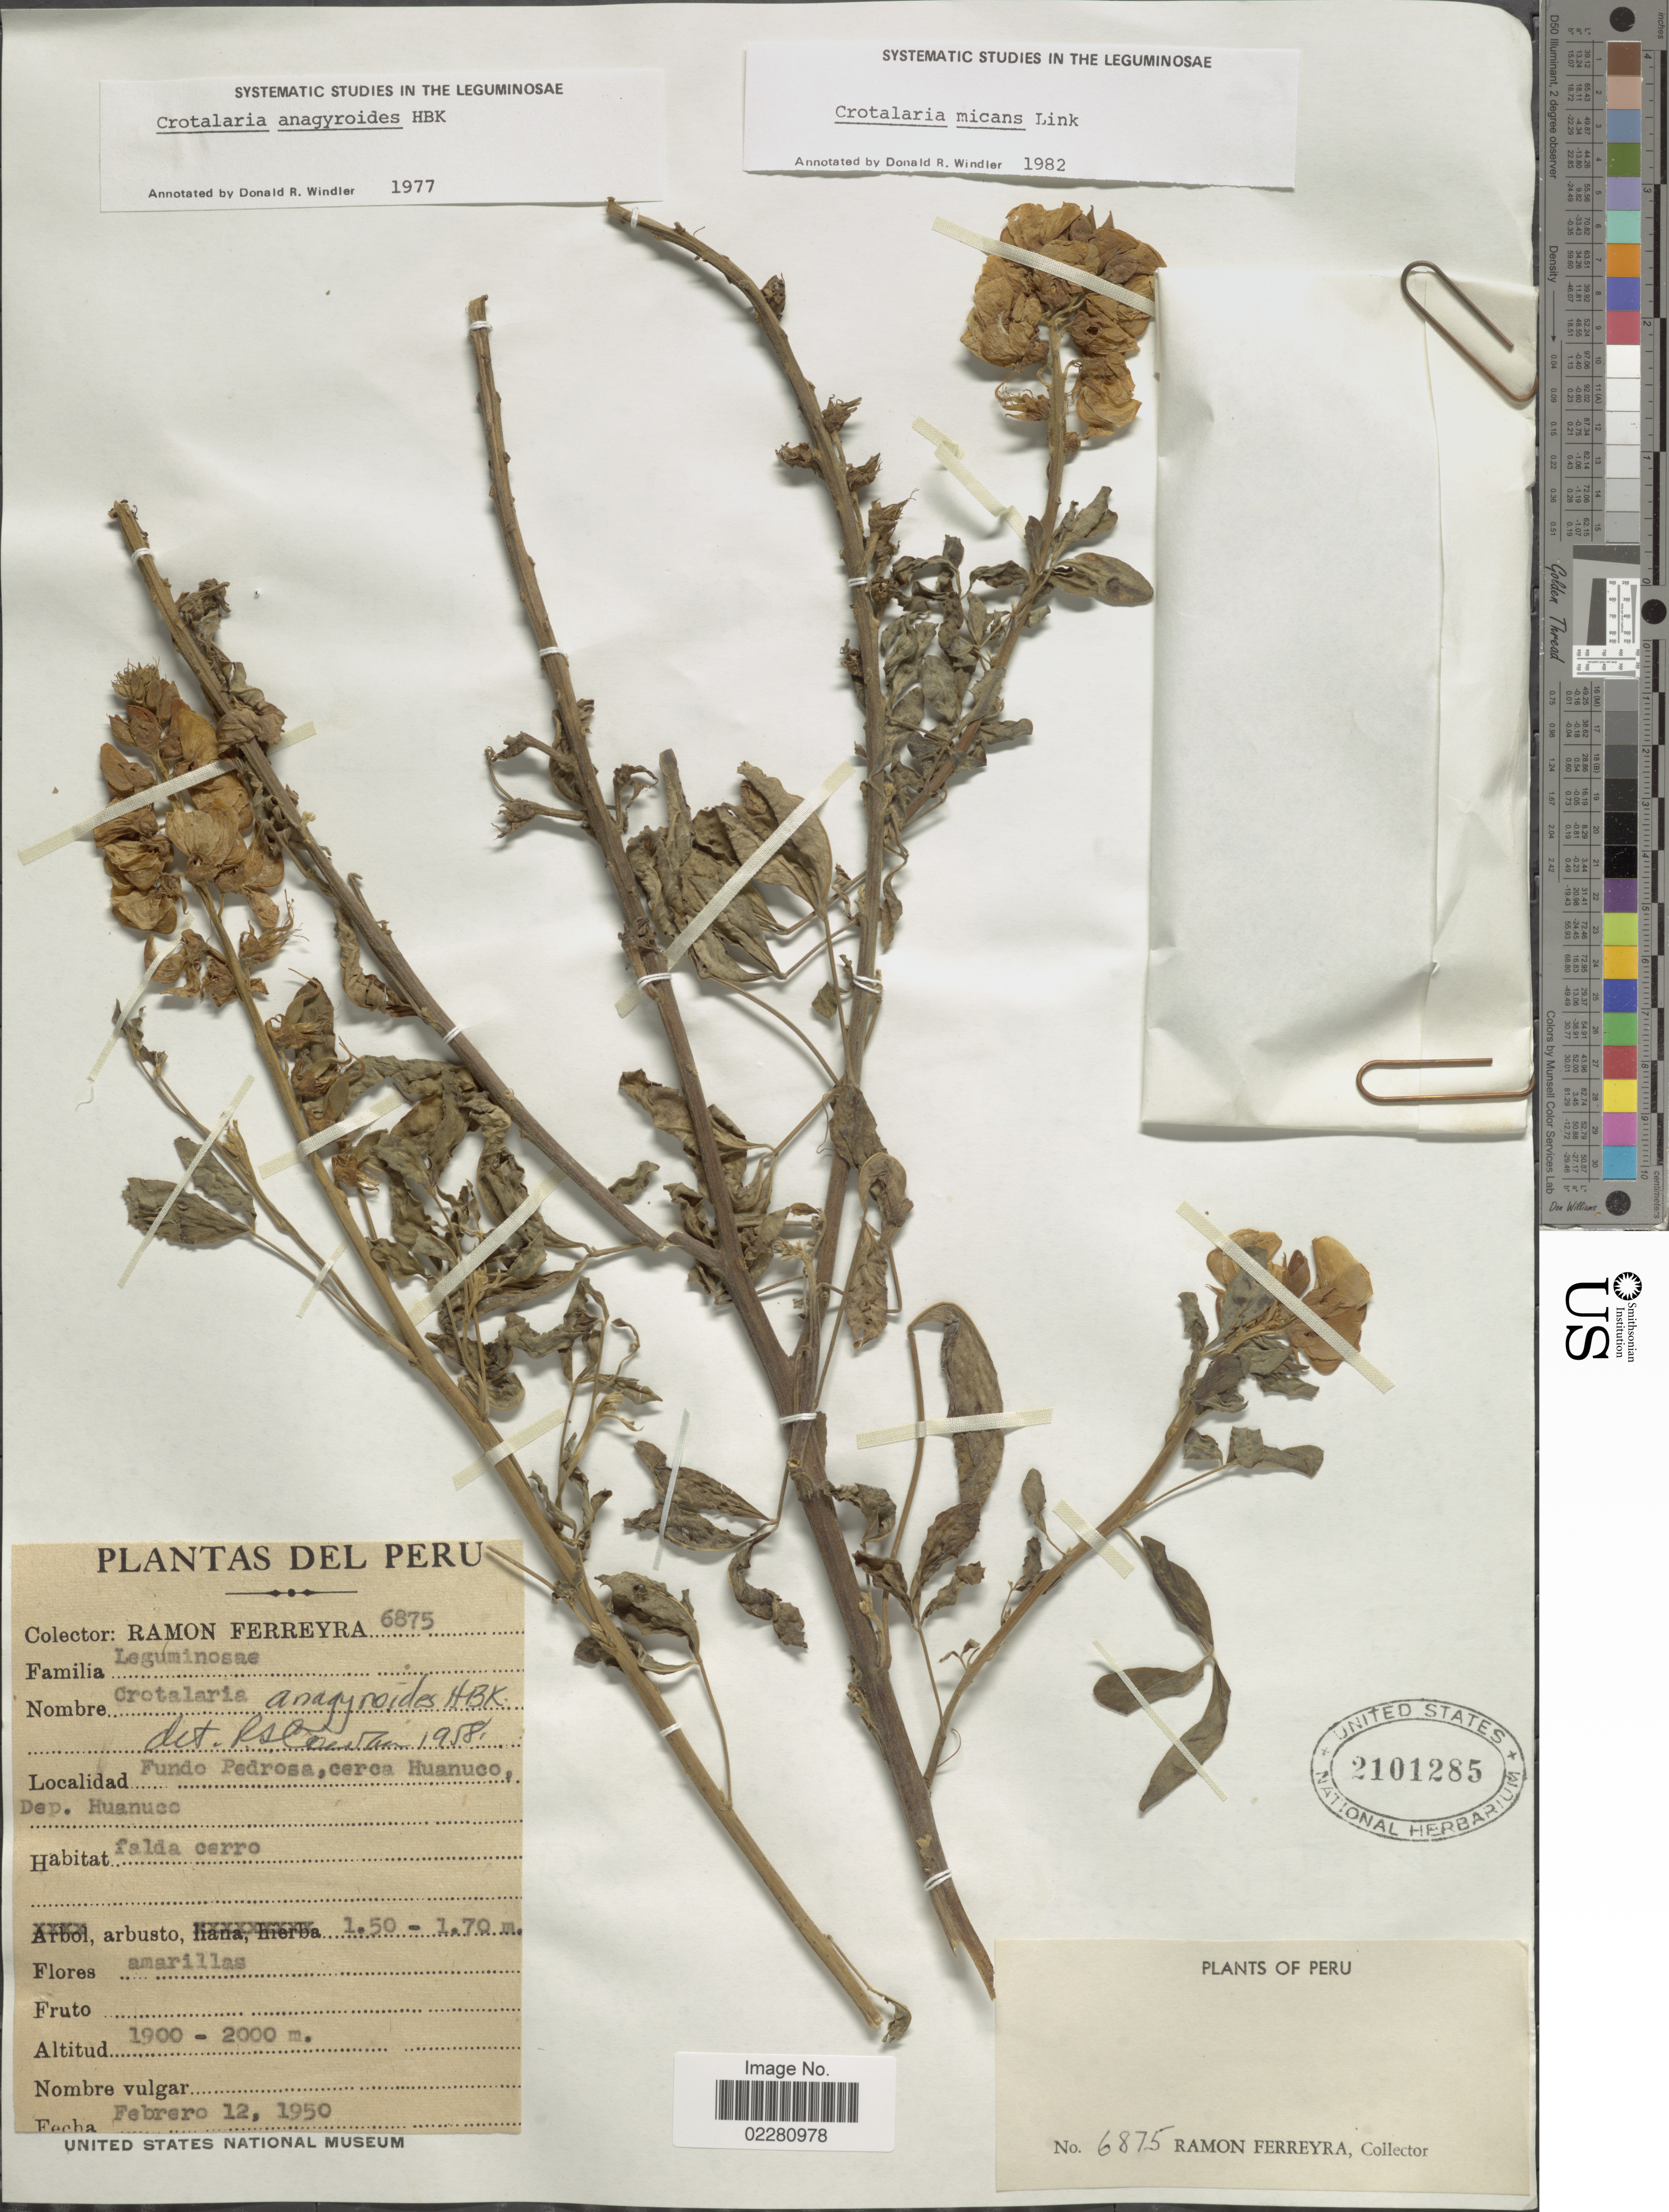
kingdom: Plantae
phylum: Tracheophyta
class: Magnoliopsida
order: Fabales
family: Fabaceae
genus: Crotalaria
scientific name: Crotalaria micans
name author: Link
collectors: R. A. Ferreyra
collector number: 6875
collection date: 1950-02-12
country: Peru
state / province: Huánuco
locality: Fundo Pedrosa, cerca Huanuco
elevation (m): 1900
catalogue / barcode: US 2101285